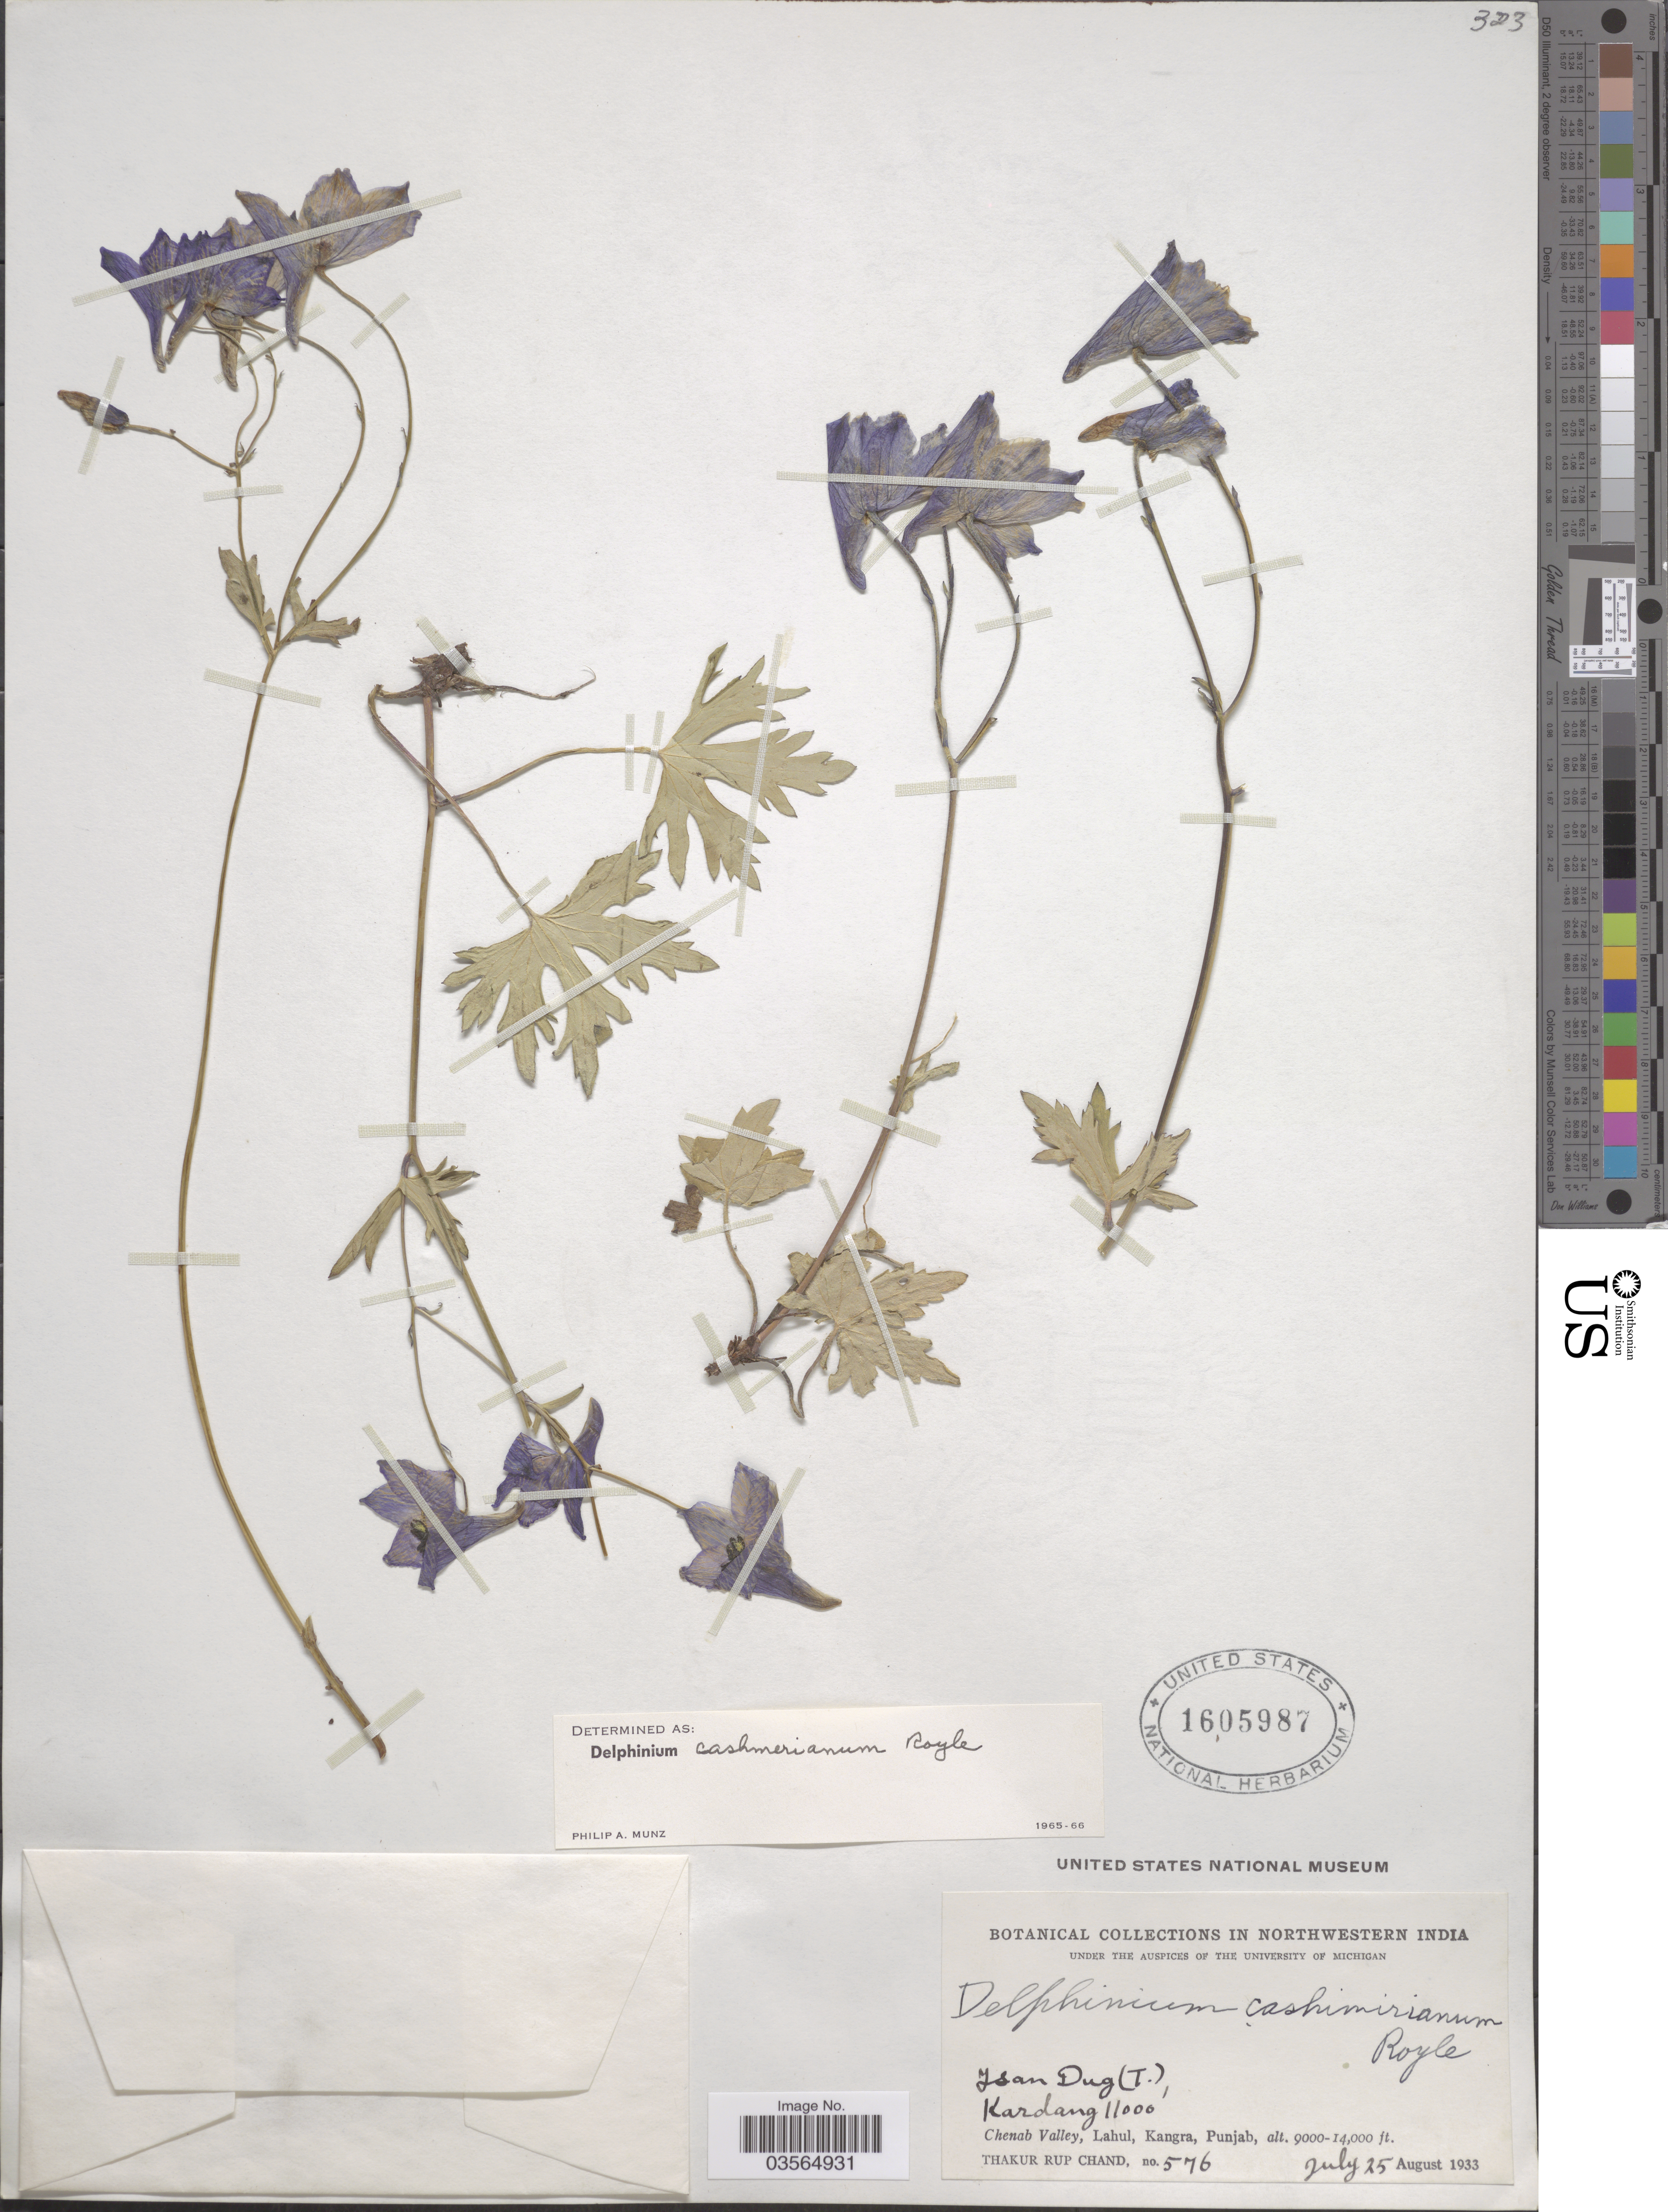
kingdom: Plantae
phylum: Tracheophyta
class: Magnoliopsida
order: Ranunculales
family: Ranunculaceae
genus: Delphinium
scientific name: Delphinium cashmerianum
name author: Royle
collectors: T. R. Chand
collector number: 576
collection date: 1933-07-25/1933-08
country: India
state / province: Punjab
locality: Northwestern India. Kardang. Chenab Valley, Lahul, Kangra.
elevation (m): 2743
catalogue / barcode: US 1605987